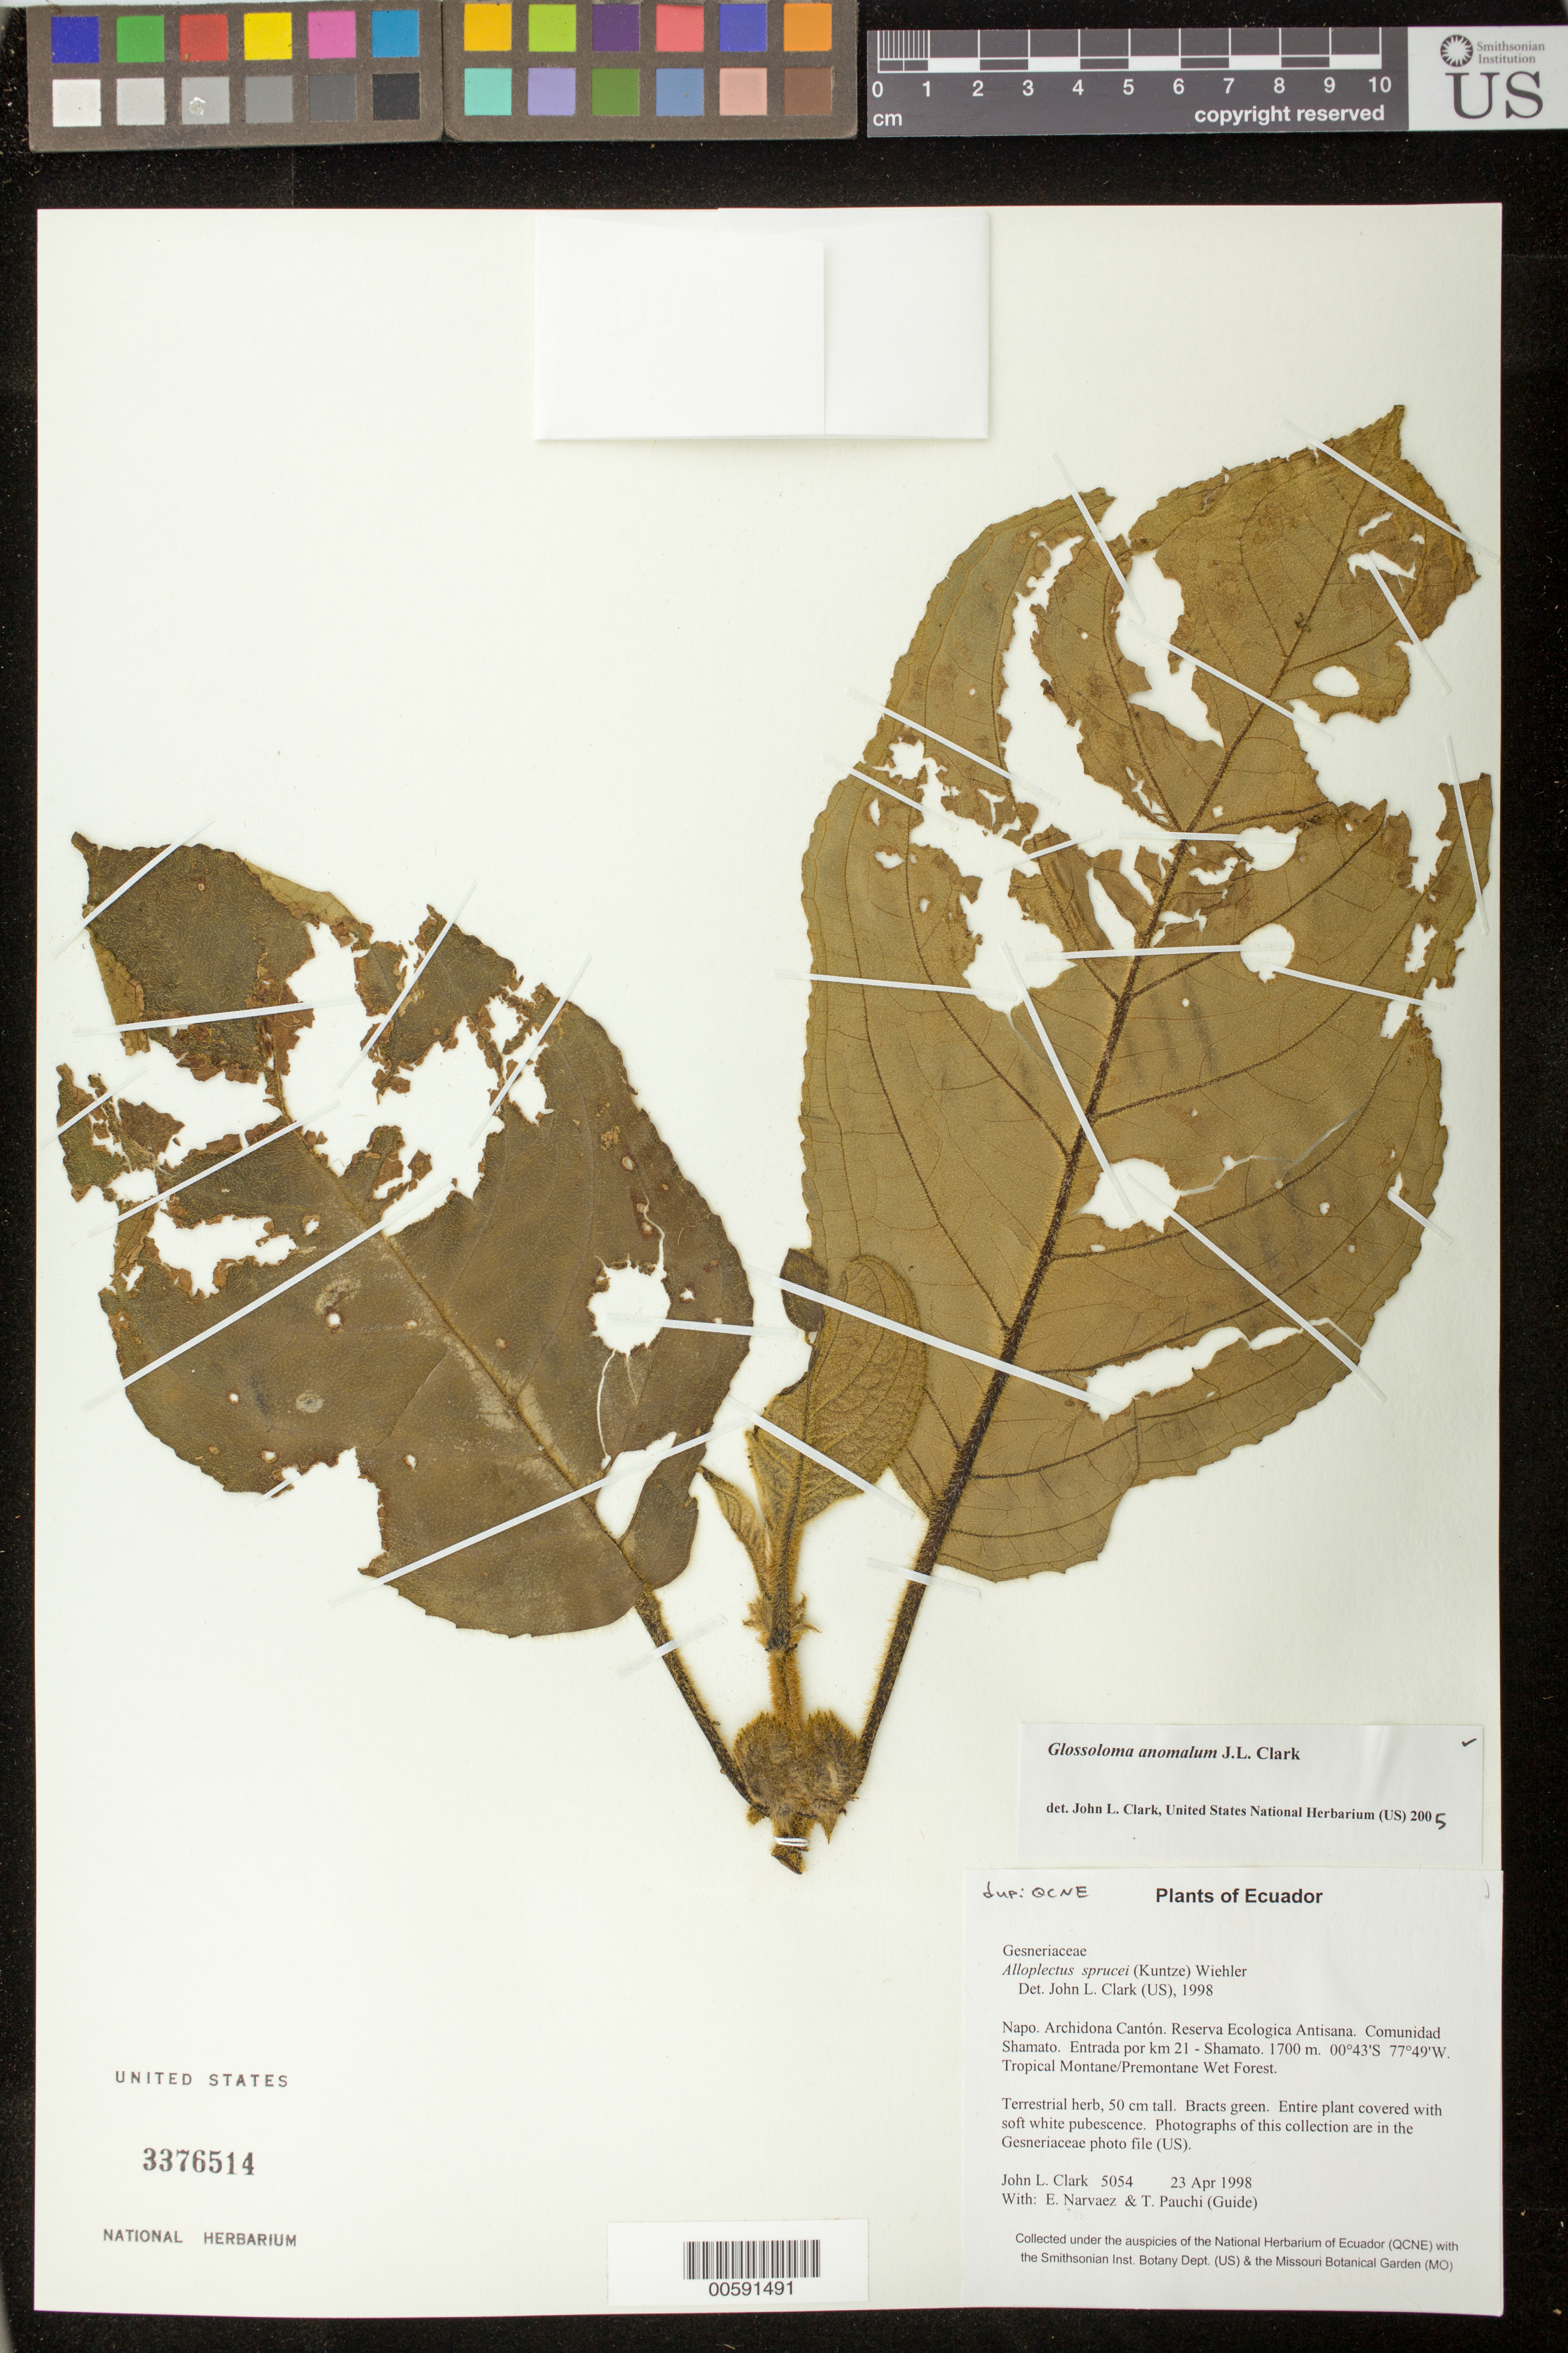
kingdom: Plantae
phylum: Tracheophyta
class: Magnoliopsida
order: Lamiales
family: Gesneriaceae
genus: Glossoloma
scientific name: Glossoloma anomalum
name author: J.L. Clark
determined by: Clark, J. L., (SEL), The Marie Selby Botanical Garden (UNITED STATES)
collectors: J. L. Clark, E. Narváez & T. Pauchi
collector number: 5054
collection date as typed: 23 Apr 1998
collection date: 1998-04-23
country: Ecuador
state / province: Napo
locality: Archidona Cantón. Reserva Ecologica Antisana. Comunidad Shamato. Entrada por km 21 - Shamato.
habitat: Tropical Montane/Premontane Wet Forest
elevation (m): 1700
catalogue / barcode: US 3376514